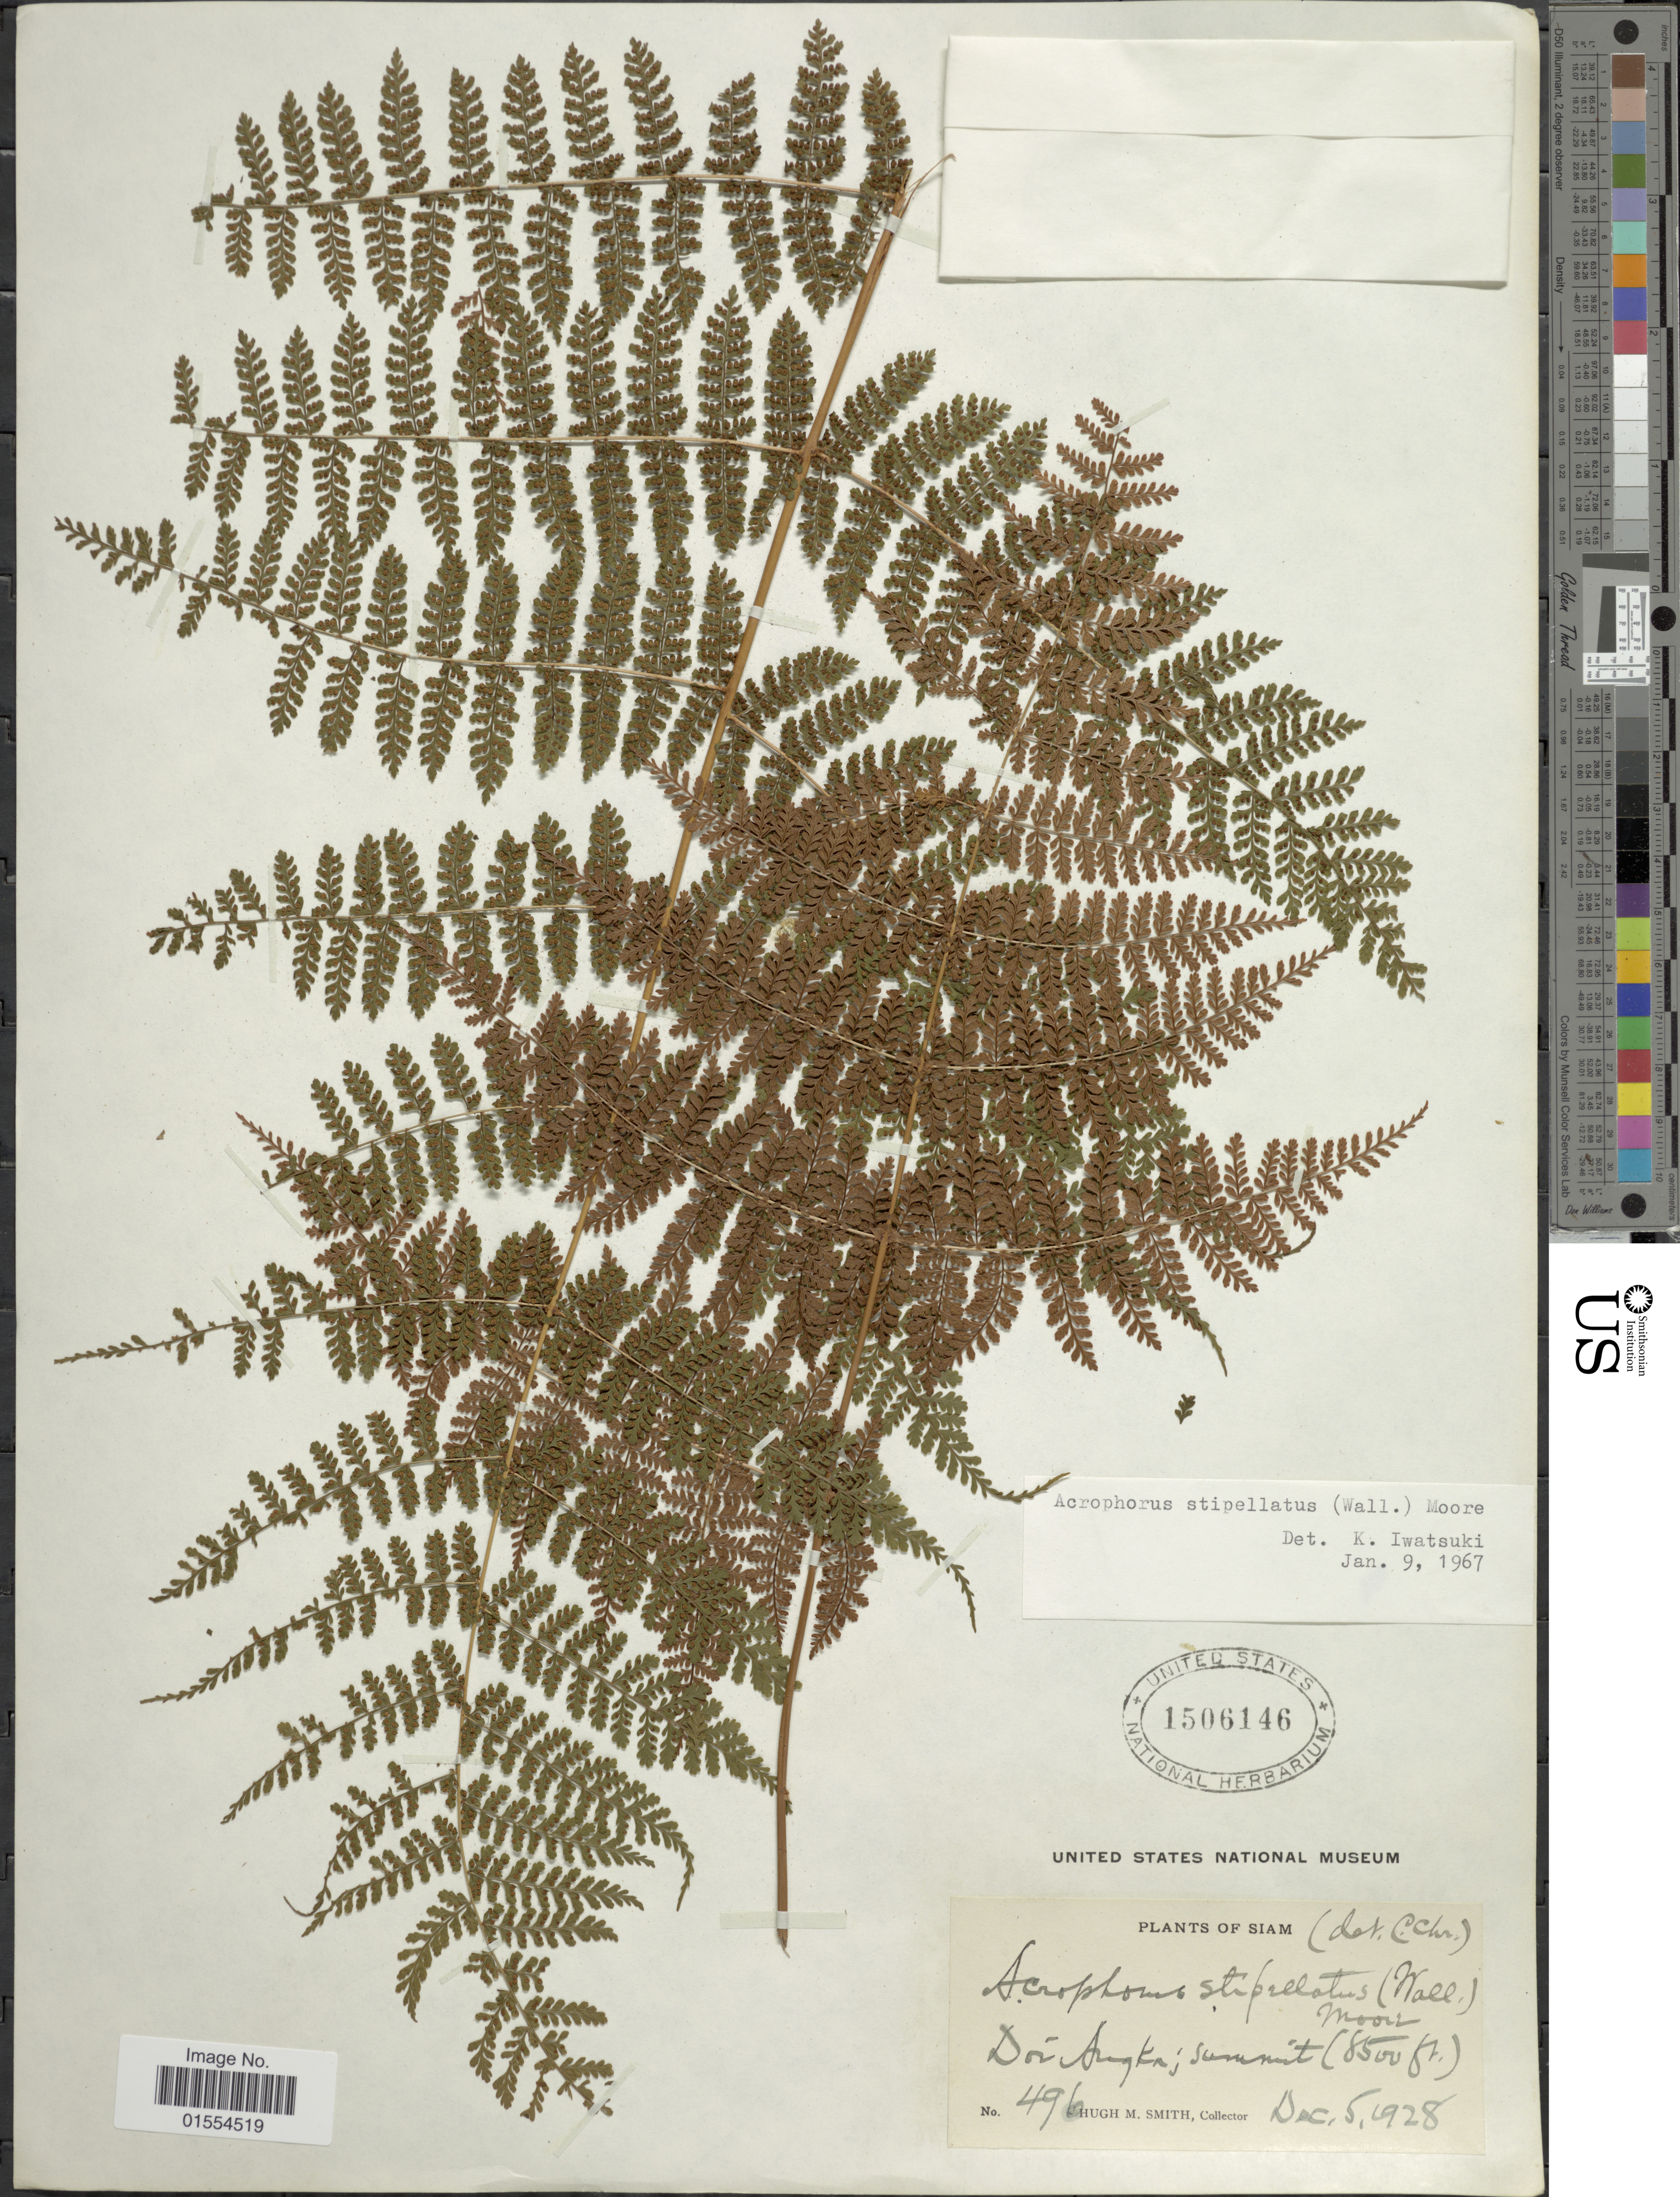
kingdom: Plantae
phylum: Tracheophyta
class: Polypodiopsida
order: Polypodiales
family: Dryopteridaceae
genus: Dryopteris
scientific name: Dryopteris nodosa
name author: (C. Presl) Li Bing Zhang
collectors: H. M. Smith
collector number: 496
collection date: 1928-12-05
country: Thailand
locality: Siam, Doi Angka; summit.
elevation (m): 2591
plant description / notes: Corrected "Doi Augka" to "Doi Angka"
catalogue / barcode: US 1506146